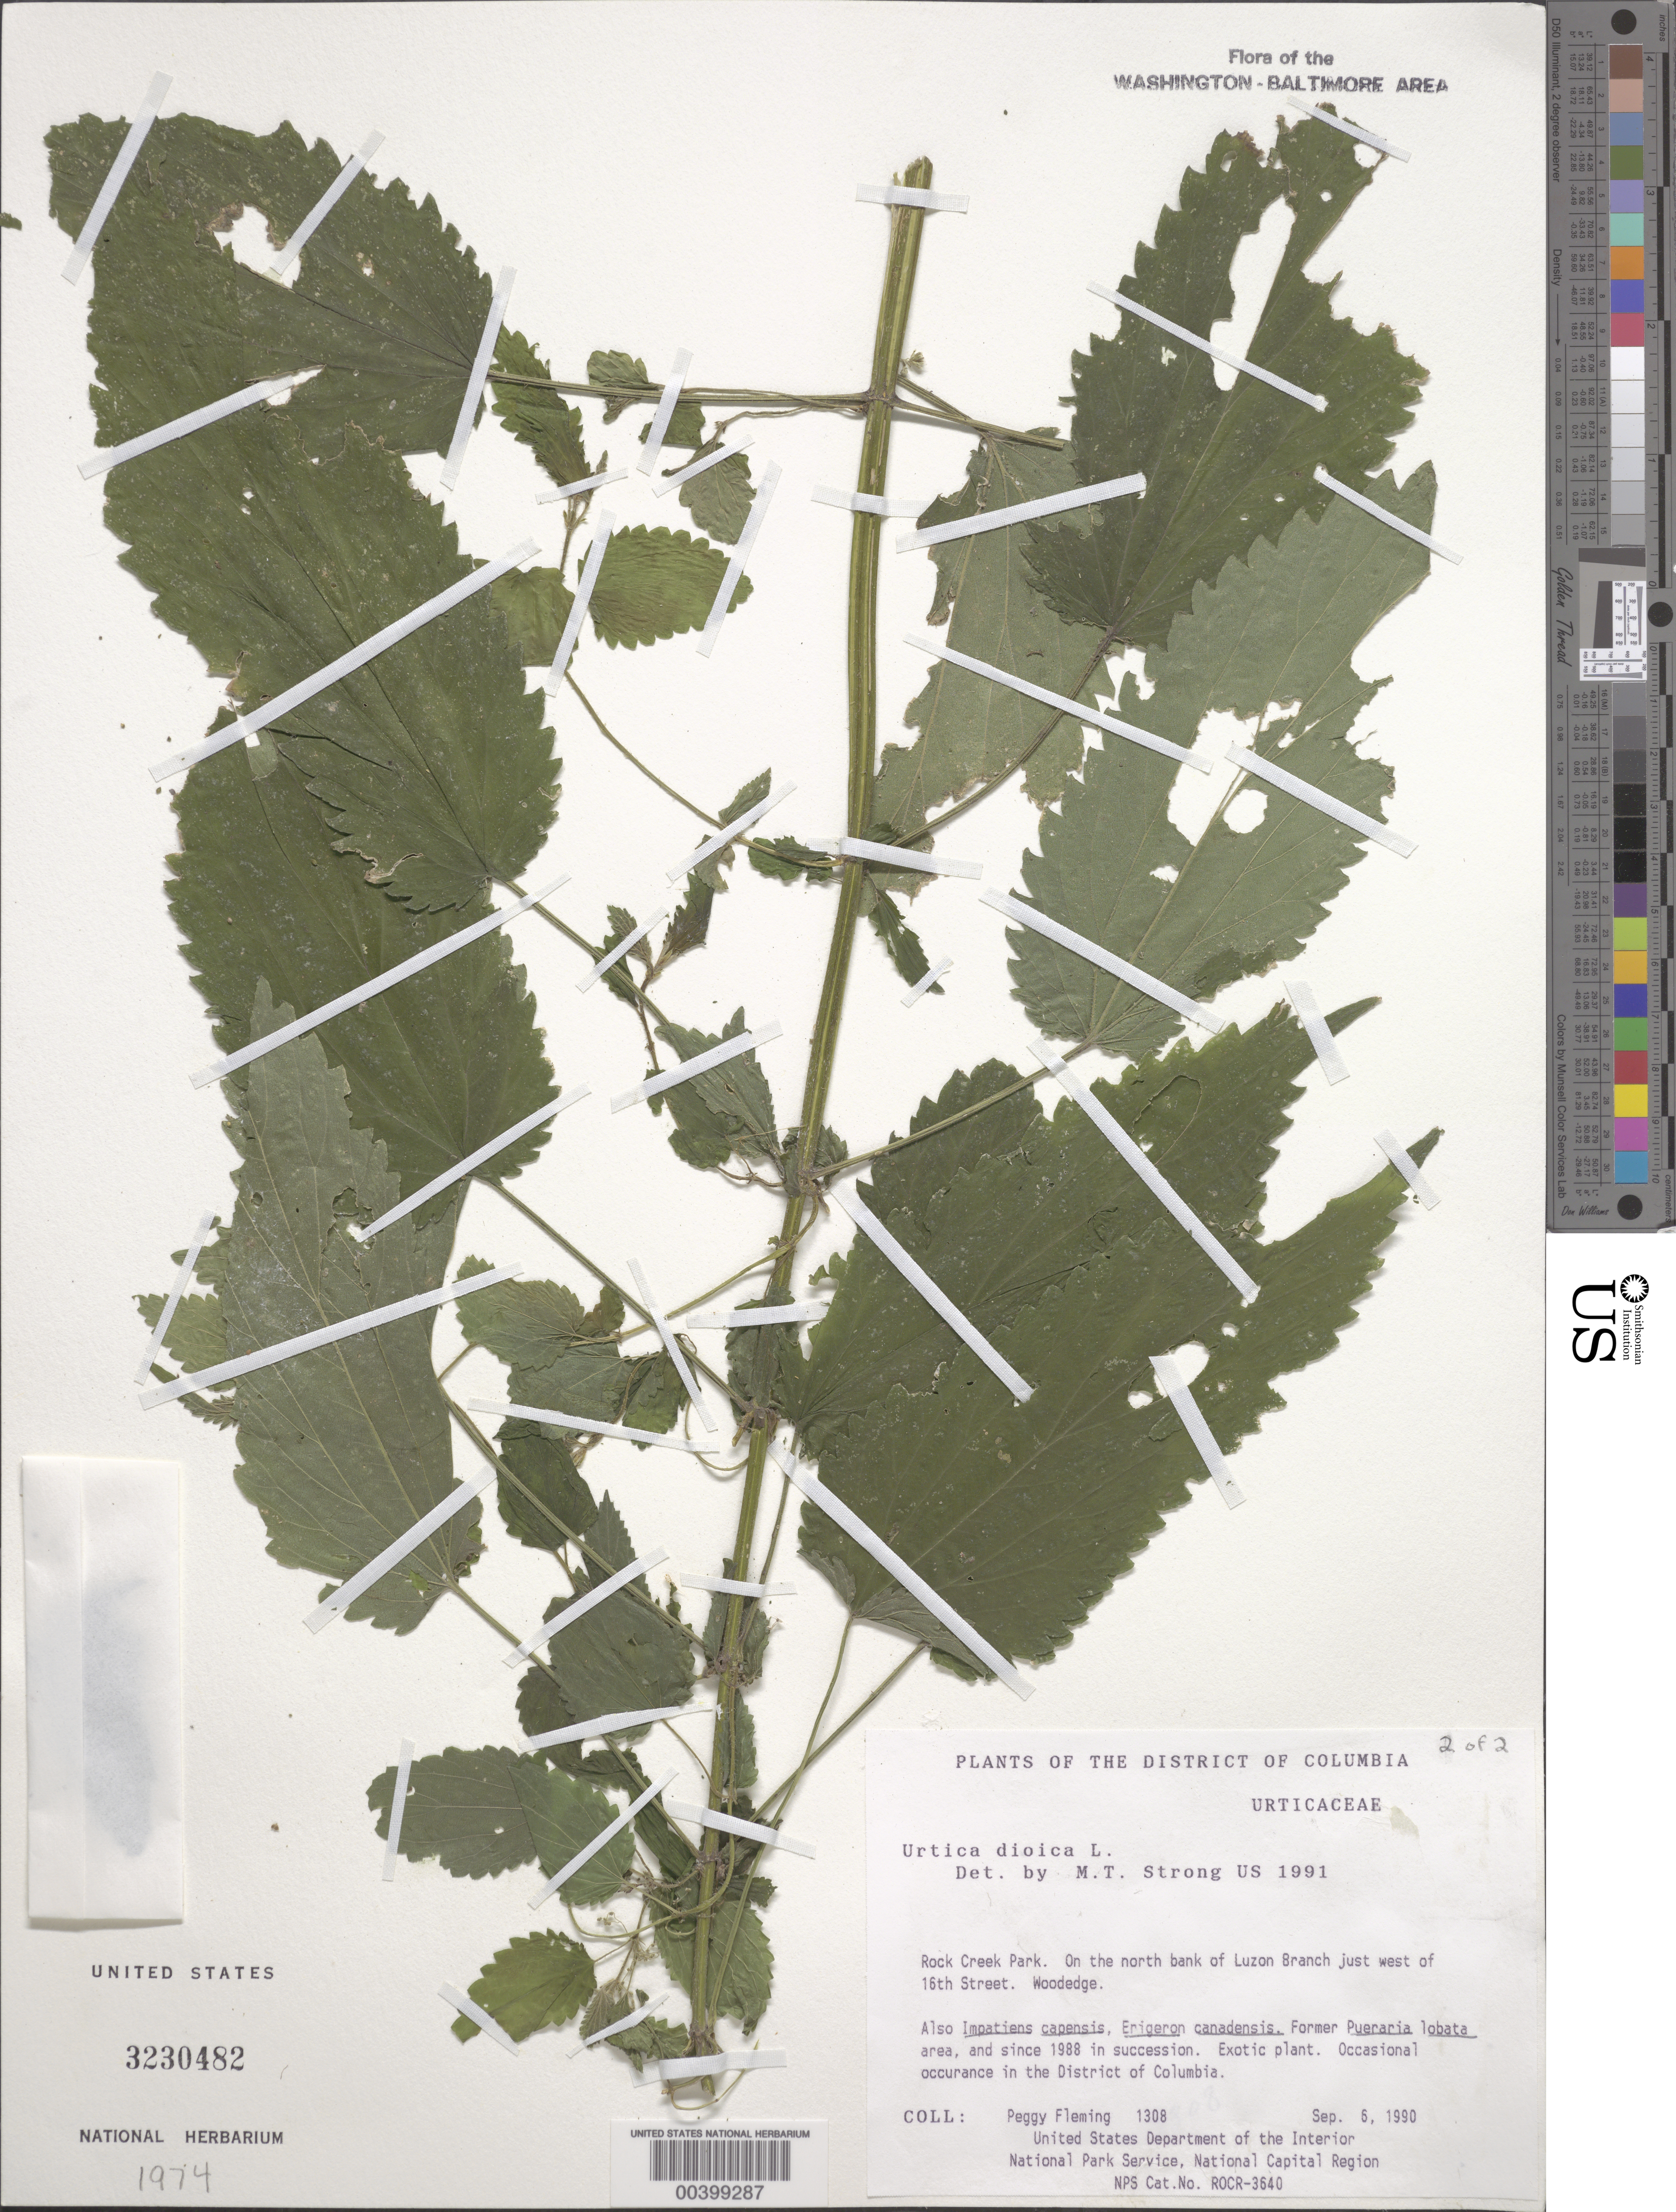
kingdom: Plantae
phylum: Tracheophyta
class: Magnoliopsida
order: Rosales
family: Urticaceae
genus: Urtica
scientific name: Urtica dioica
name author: L.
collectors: P. Fleming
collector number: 1308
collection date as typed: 06 Sep 1990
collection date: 1990-09-06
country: United States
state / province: District of Columbia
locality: Rock Creek Park, Luzon branch W of 16th St Rock Creek Park and vicinity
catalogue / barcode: US 3230482